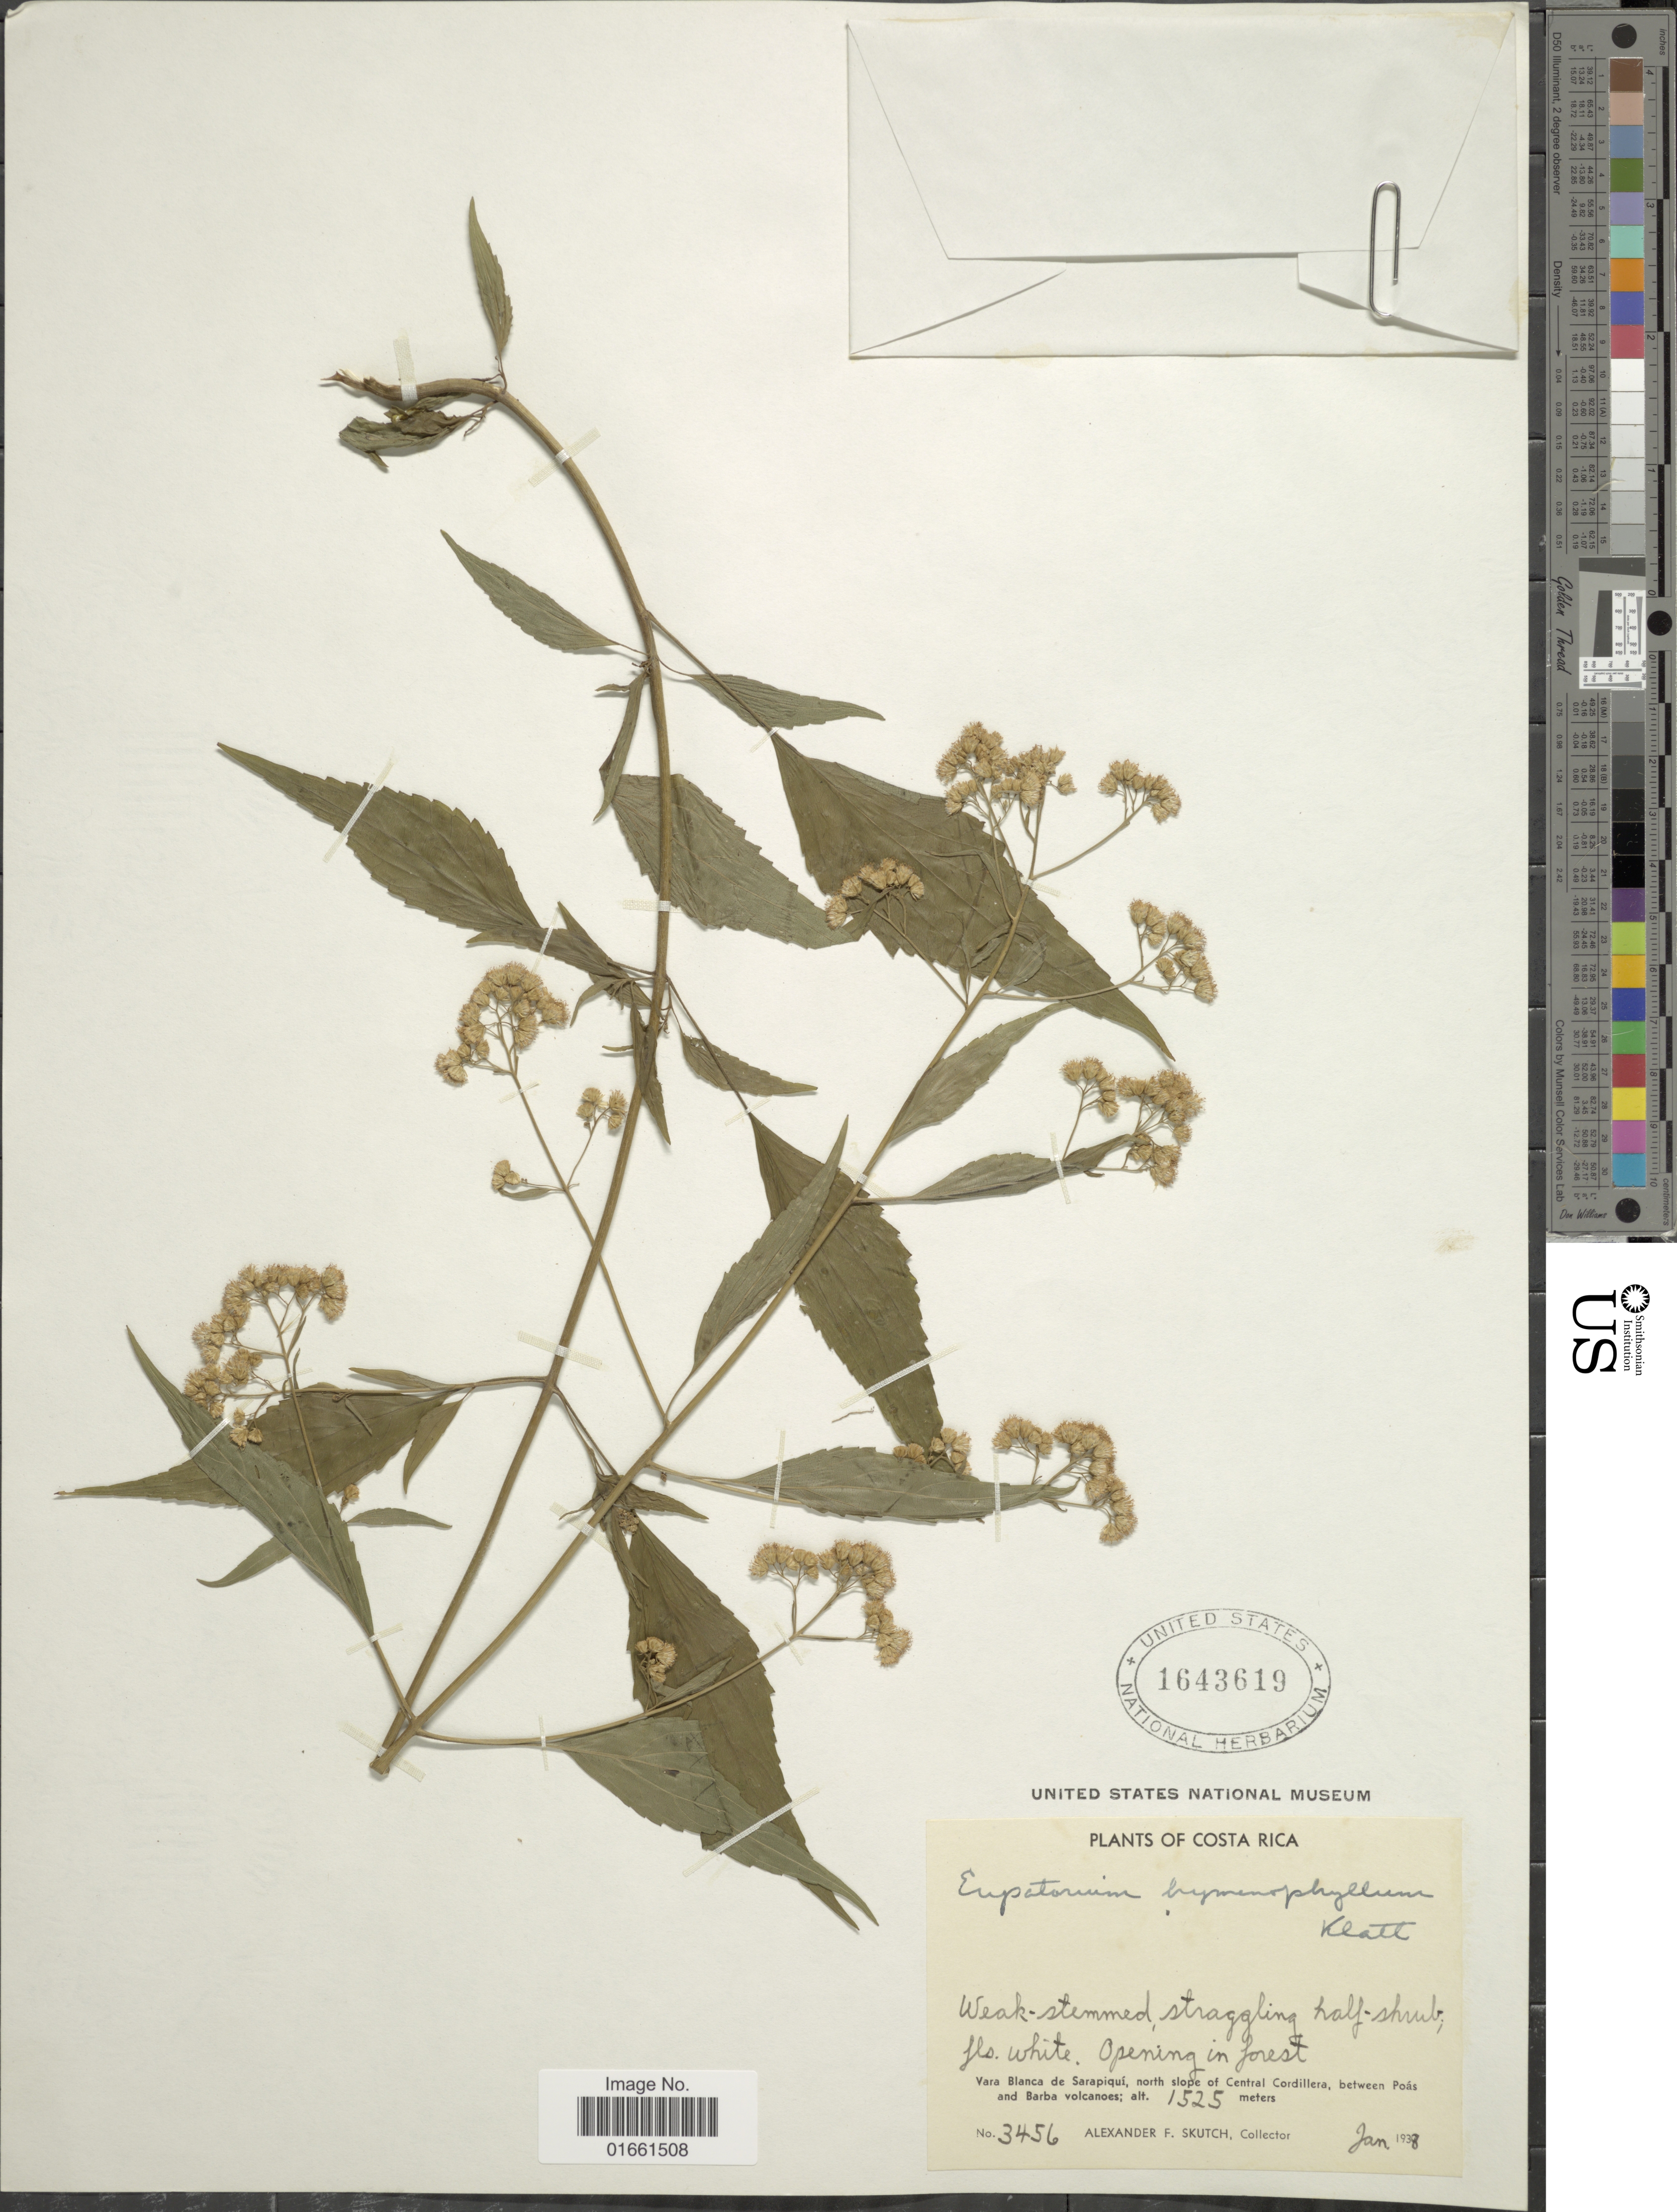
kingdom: Plantae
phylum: Tracheophyta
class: Magnoliopsida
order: Asterales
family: Asteraceae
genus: Fleischmannia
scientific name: Fleischmannia hymenophylla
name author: (Klatt) R.M. King & H. Rob.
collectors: A. F. Skutch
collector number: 3456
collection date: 1938-01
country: Costa Rica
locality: Vara Blanca de Sarapiqui, north slope of Central Cordillera, between Poas and Barba volcanoes.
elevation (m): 1525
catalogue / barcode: US 1643619